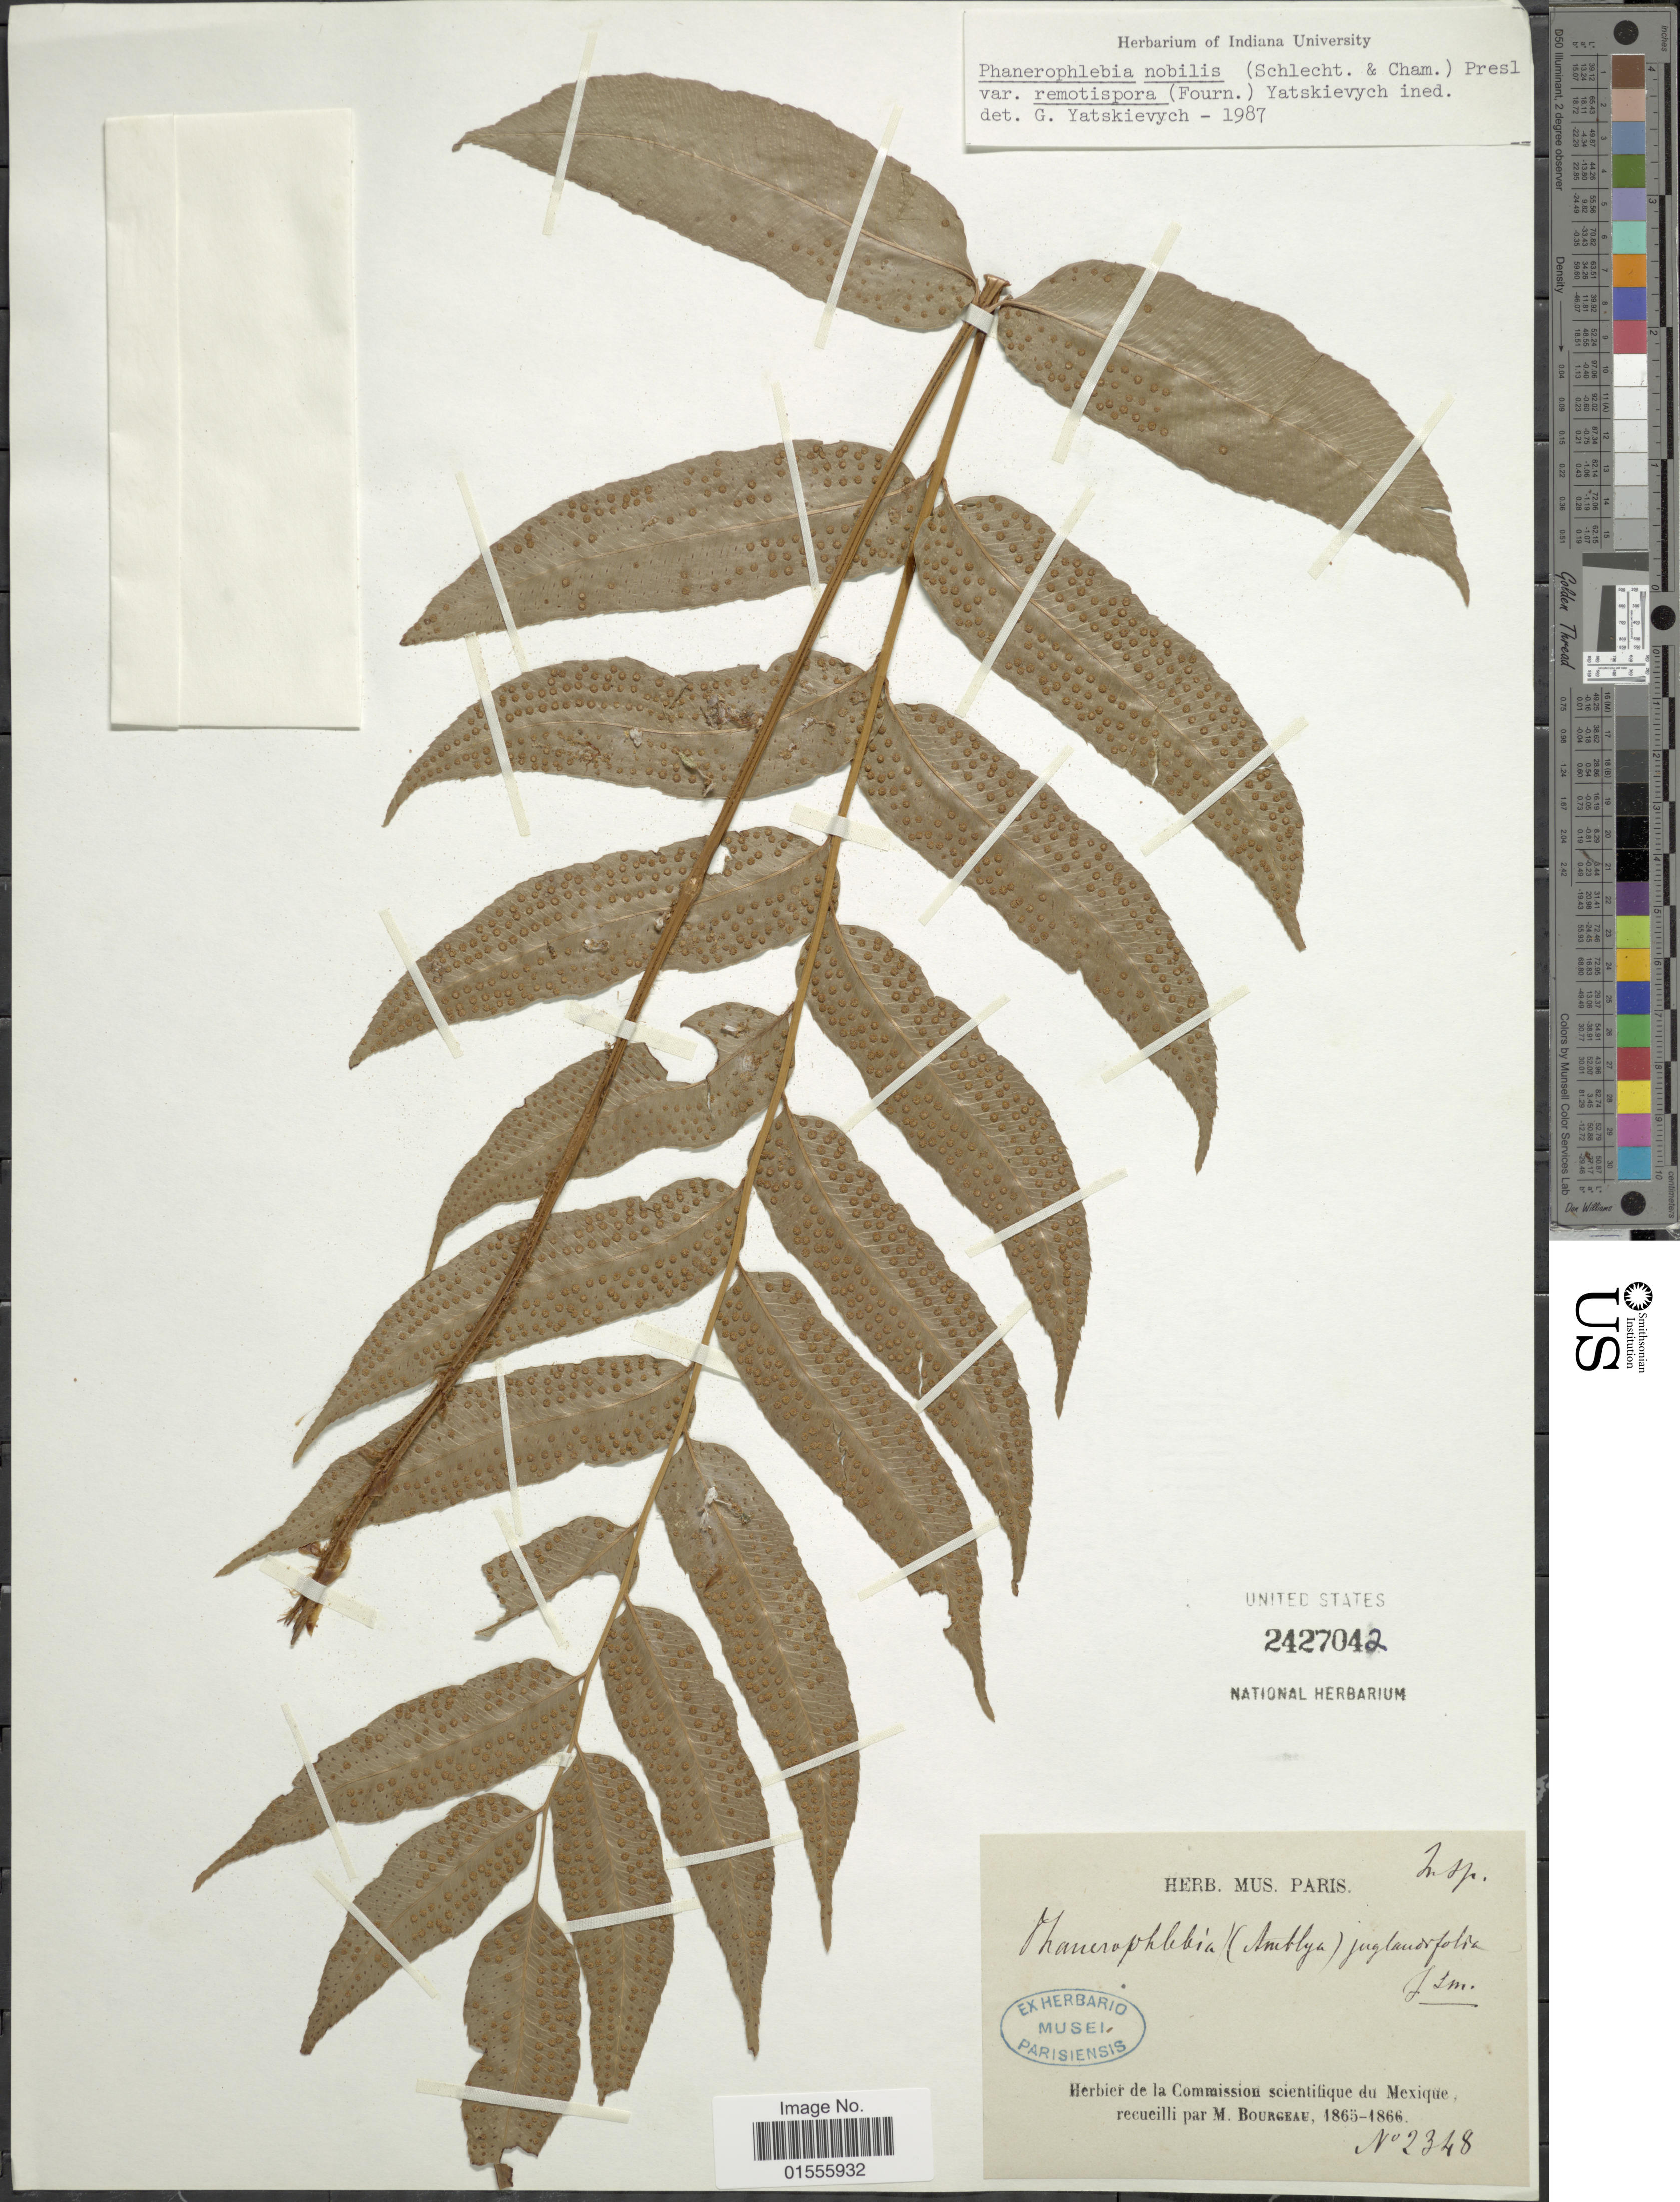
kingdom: Plantae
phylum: Tracheophyta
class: Polypodiopsida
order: Polypodiales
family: Dryopteridaceae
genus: Phanerophlebia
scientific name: Phanerophlebia remotispora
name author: E. Fourn.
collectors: M. Bourgeau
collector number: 2348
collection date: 1865/1866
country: Mexico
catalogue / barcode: US 2427042